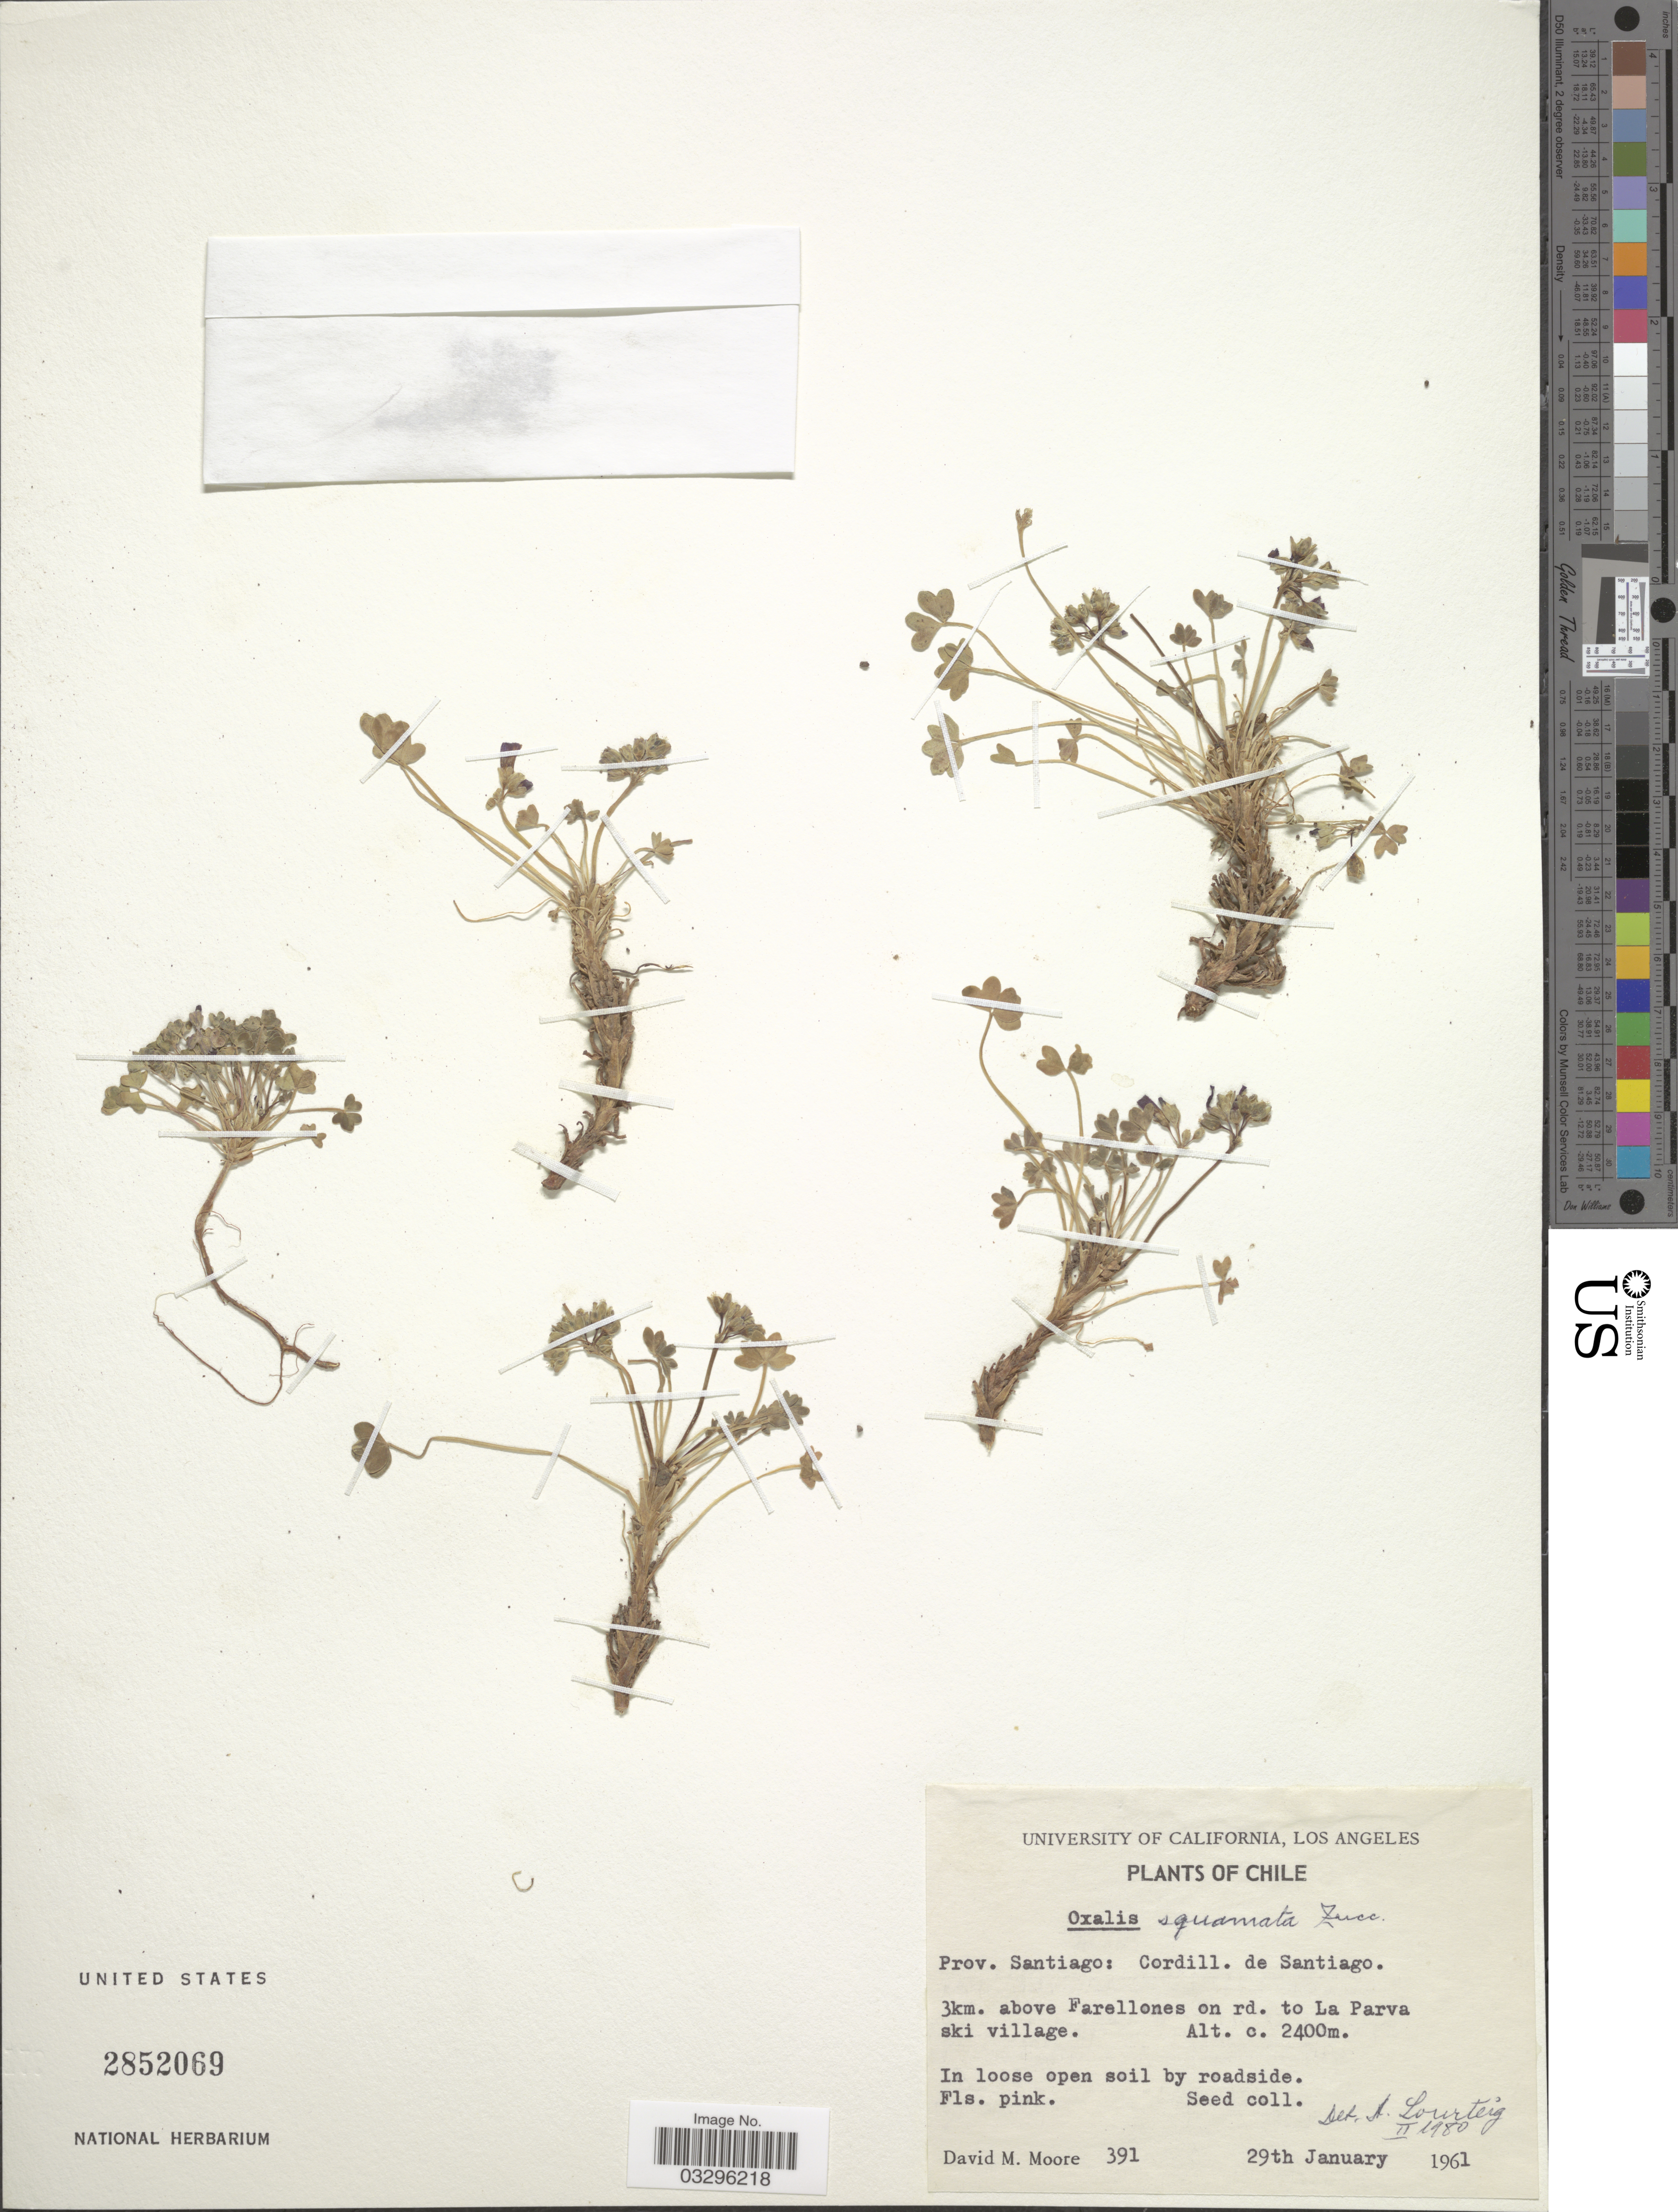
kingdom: Plantae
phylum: Tracheophyta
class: Magnoliopsida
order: Oxalidales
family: Oxalidaceae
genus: Oxalis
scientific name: Oxalis squamata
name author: Zucc.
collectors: D. Moore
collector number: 391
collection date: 1961-01-29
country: Chile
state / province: Región Metropolitana (RM)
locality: Prov. Santiago: Cordill. de Santiago. 3km. above Farellones on rd. to La Parva ski village.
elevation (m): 2400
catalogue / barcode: US 2852069